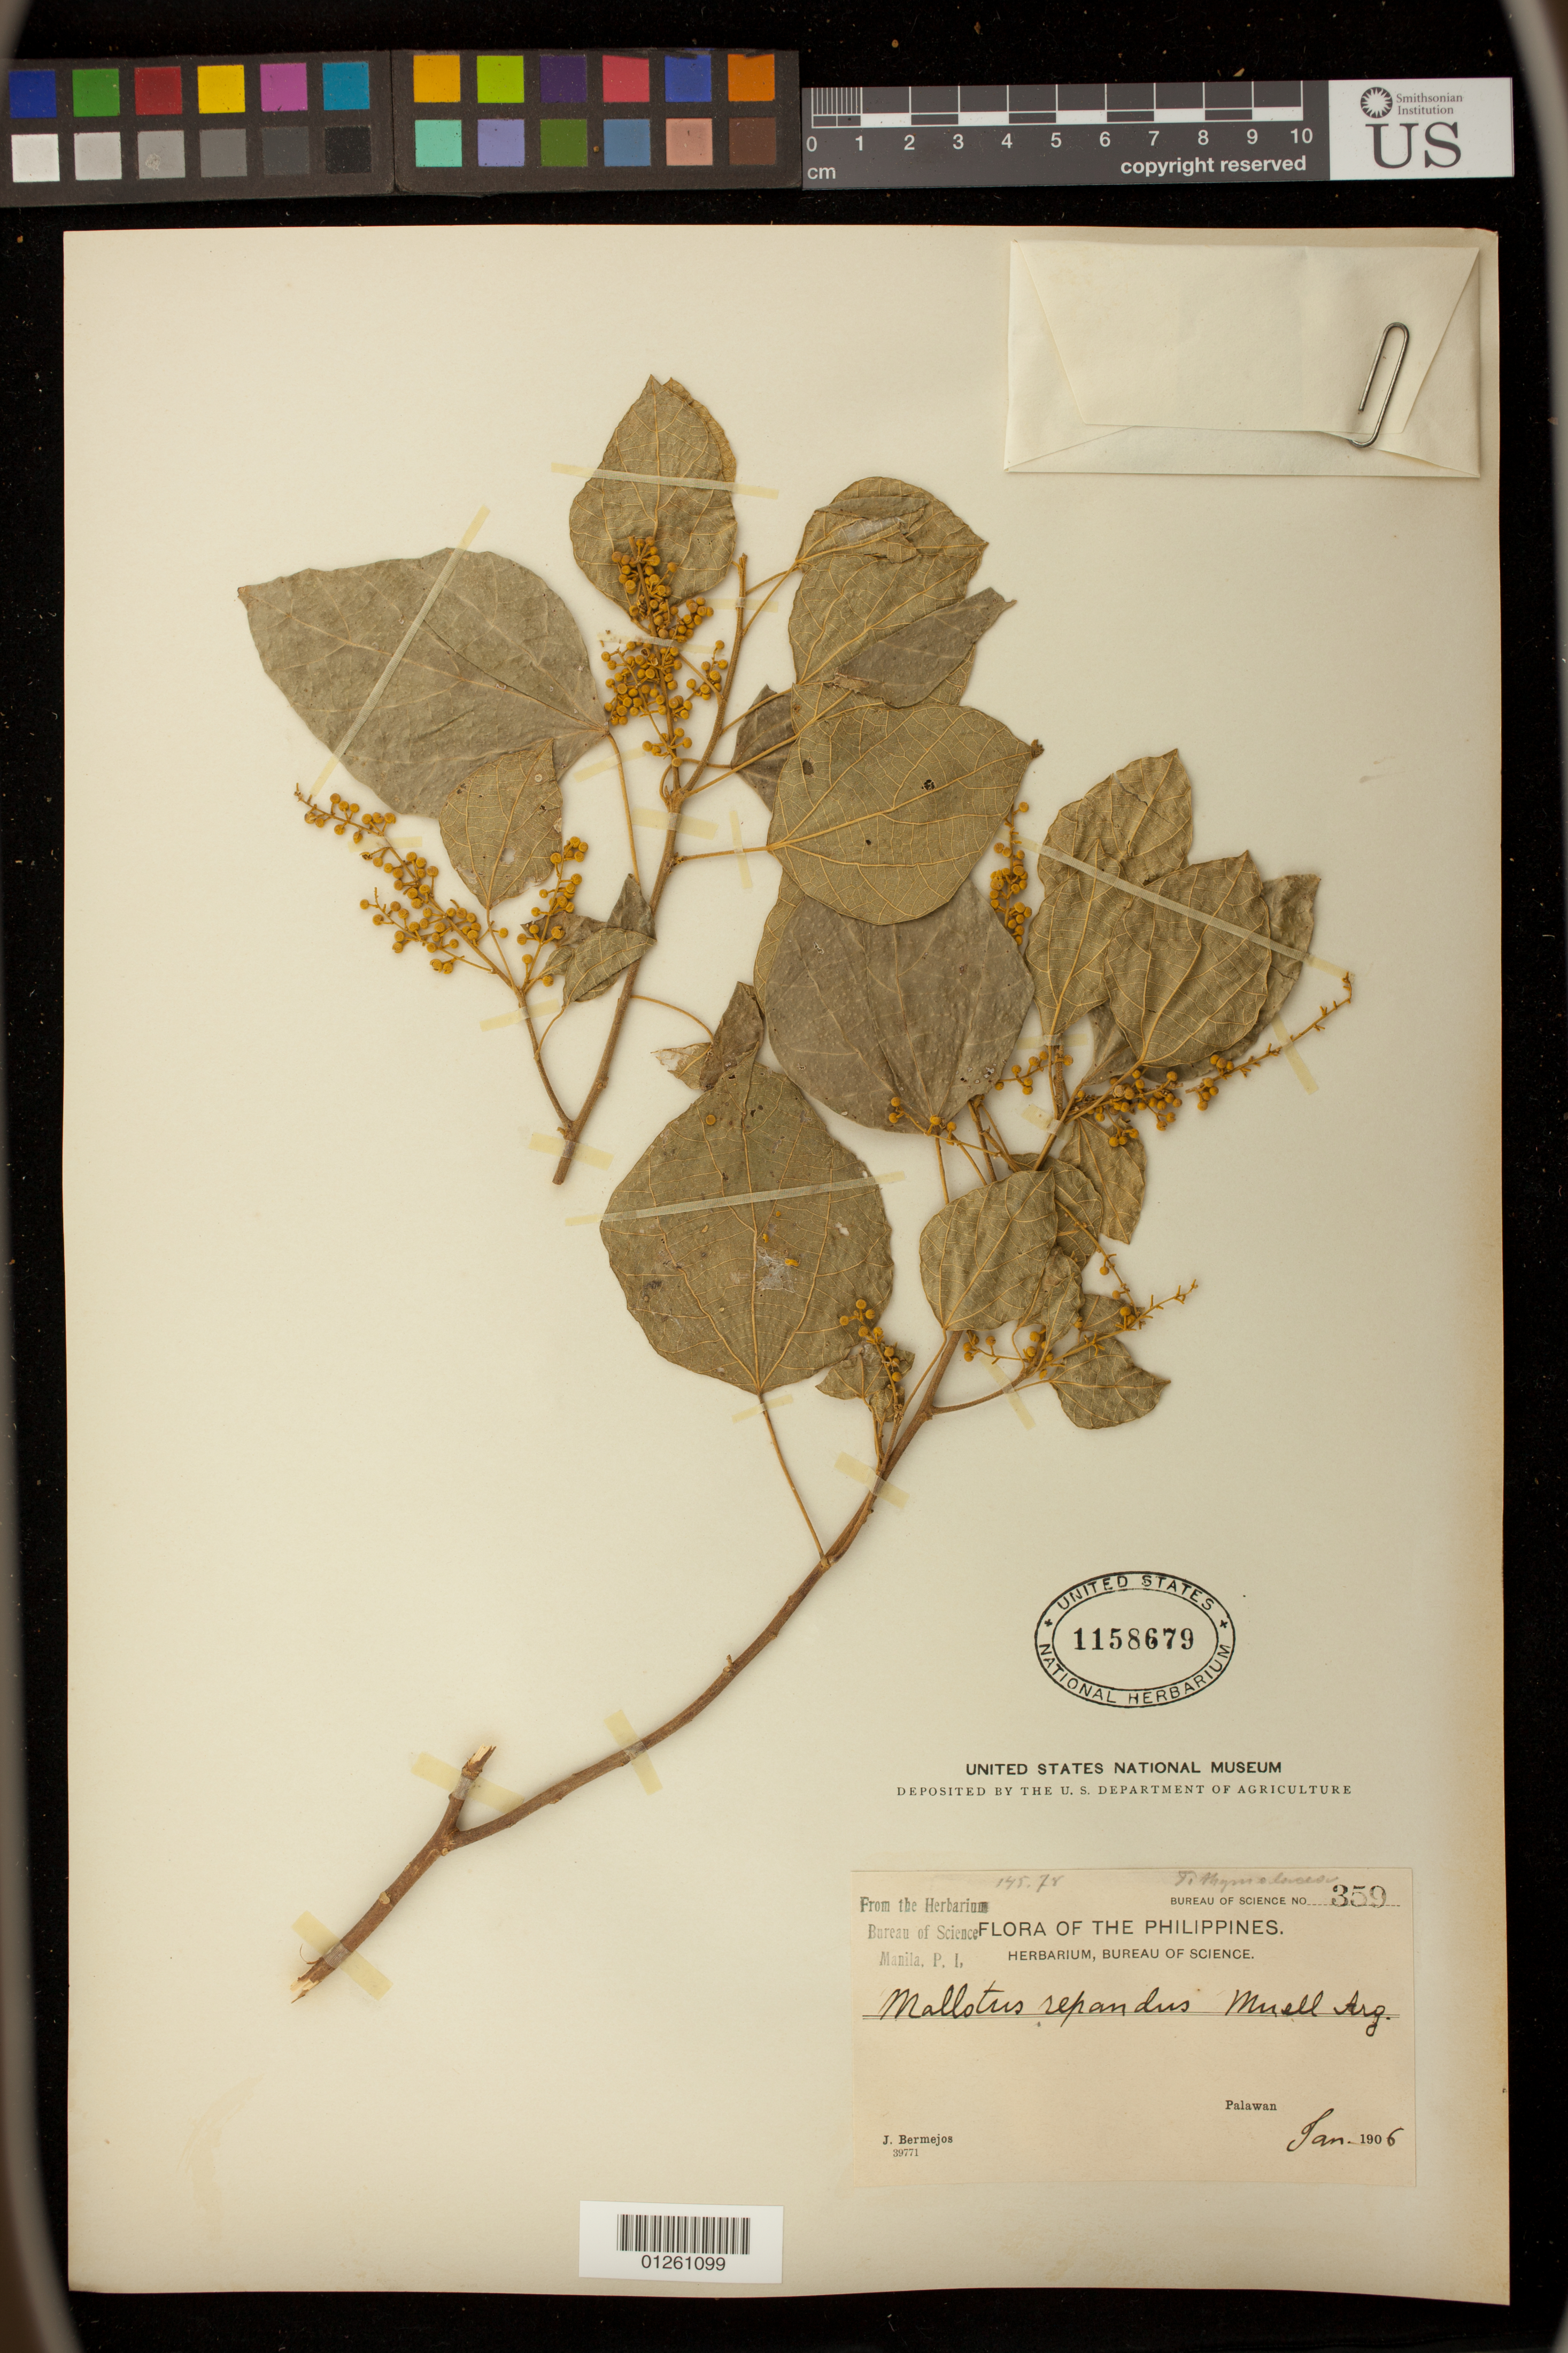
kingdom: Plantae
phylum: Tracheophyta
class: Magnoliopsida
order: Malpighiales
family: Euphorbiaceae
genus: Mallotus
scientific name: Mallotus repandus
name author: (Rottler) Müll. Arg.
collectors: J. Bermejos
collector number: Bur. Sci. 359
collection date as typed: Jan 1906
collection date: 1906-01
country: Philippines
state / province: Mimaropa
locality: Palawan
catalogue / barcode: US 1158679